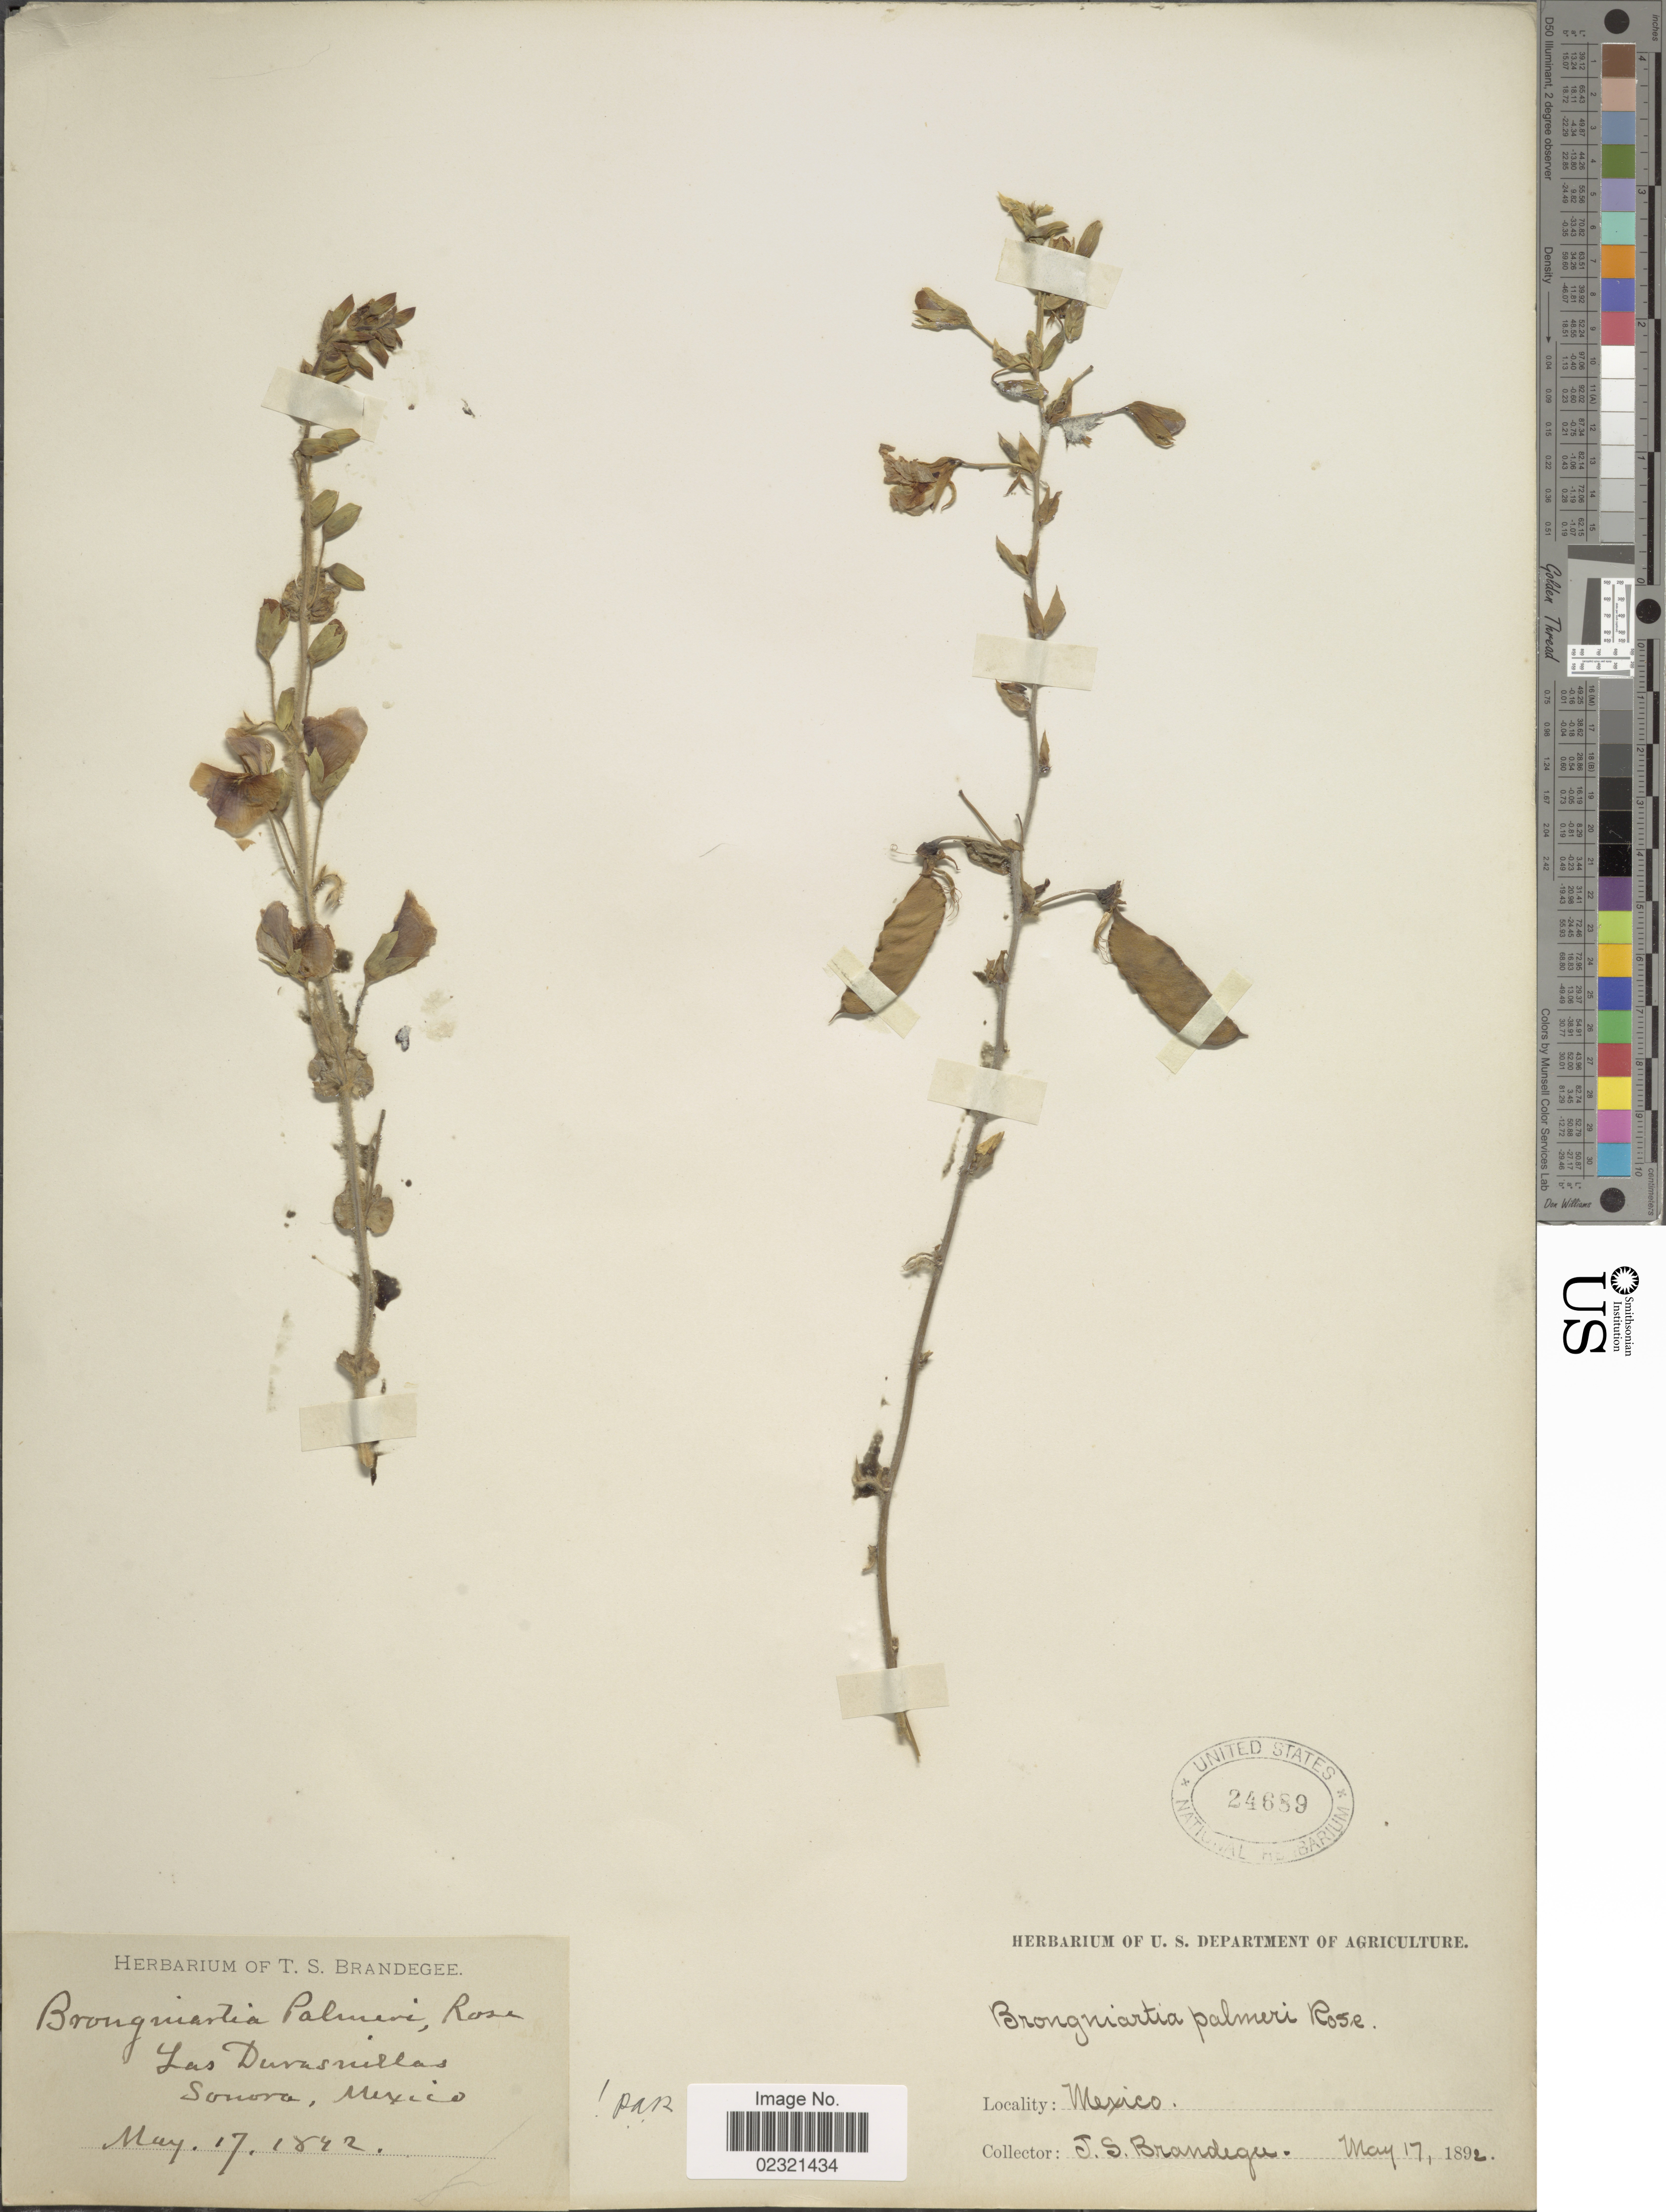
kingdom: Plantae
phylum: Tracheophyta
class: Magnoliopsida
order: Fabales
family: Fabaceae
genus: Brongniartia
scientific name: Brongniartia palmeri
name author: Rose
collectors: T. S. Brandegee (herbarium)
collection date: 1892-05-17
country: Mexico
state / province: Sonora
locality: Las Duvasvillas.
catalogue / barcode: US 24689